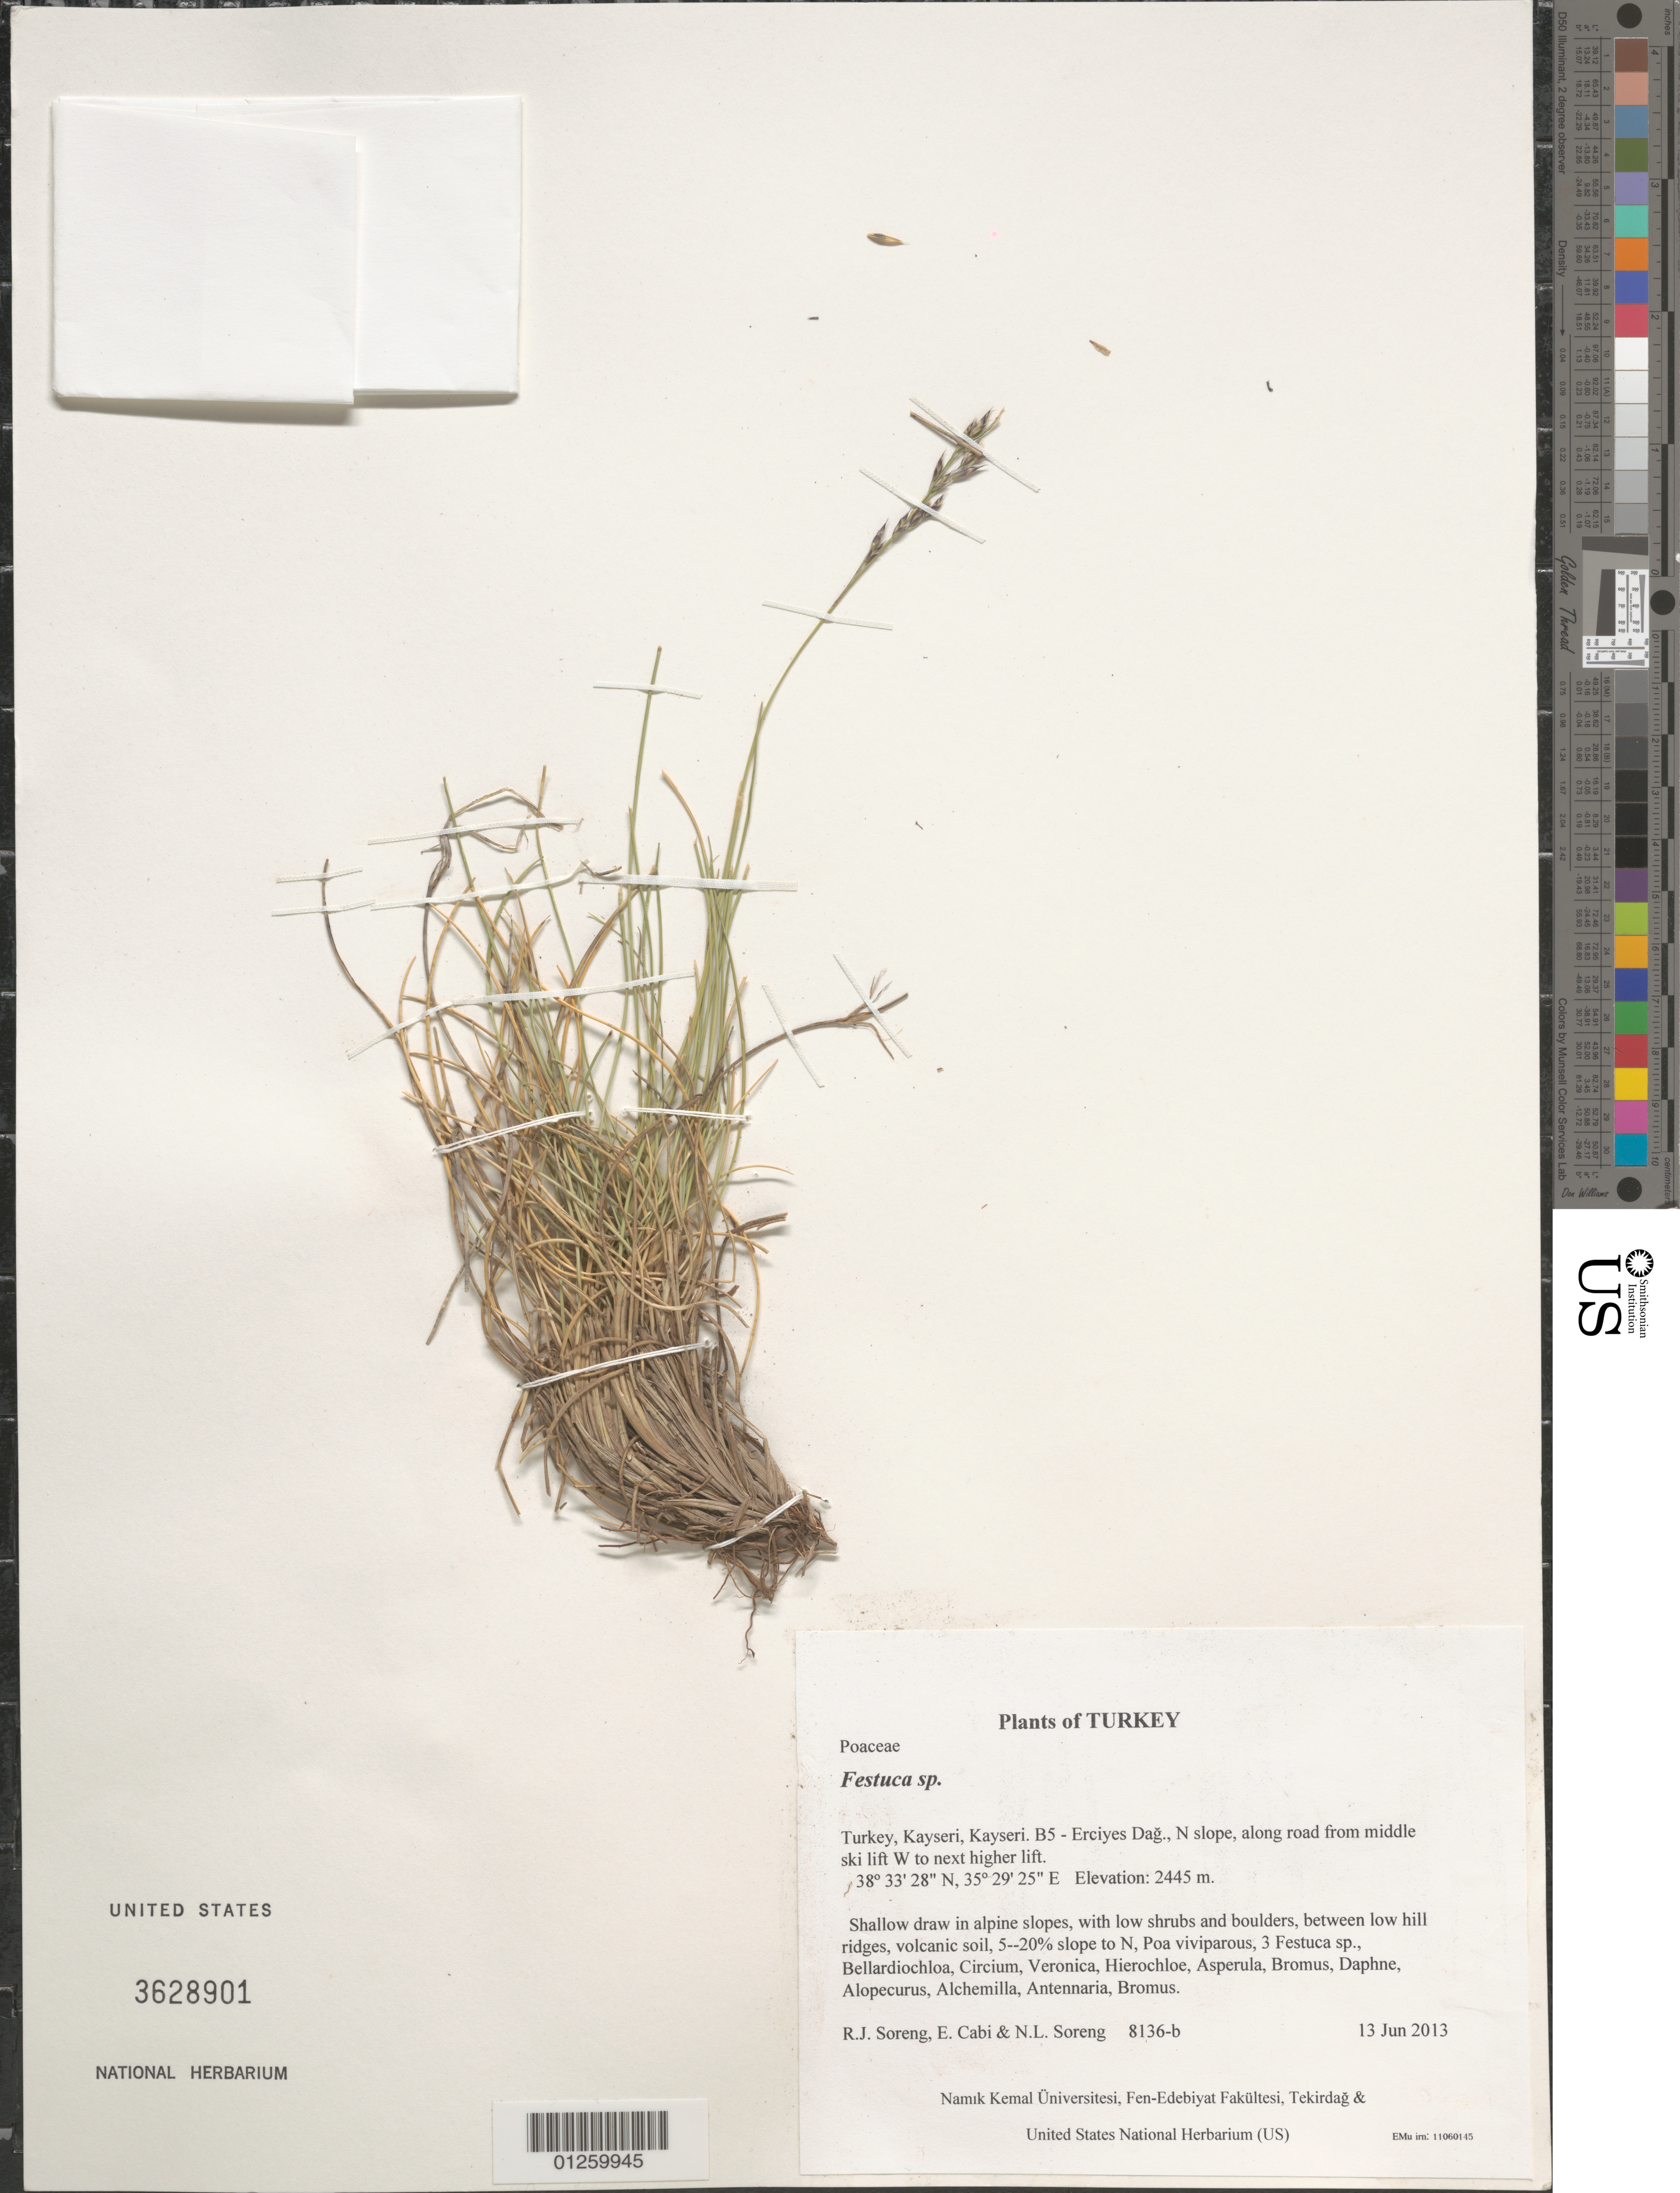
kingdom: Plantae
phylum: Tracheophyta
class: Liliopsida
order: Poales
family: Poaceae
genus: Festuca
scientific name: Festuca sp.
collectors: R. J. Soreng, E. Cabi & N. L. Soreng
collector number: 8136-b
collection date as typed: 2013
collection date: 2013-06-13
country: Turkey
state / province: Kayseri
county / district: Kayseri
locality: B5 - Erciyes Dag., N slope, along road from middle ski lift W to next higher lift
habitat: Shallow draw in alpine slopes, with low shrubs and boulders, between low hill ridges, volcanic soil, 5--20% slope to N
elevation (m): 2445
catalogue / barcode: US 3628901